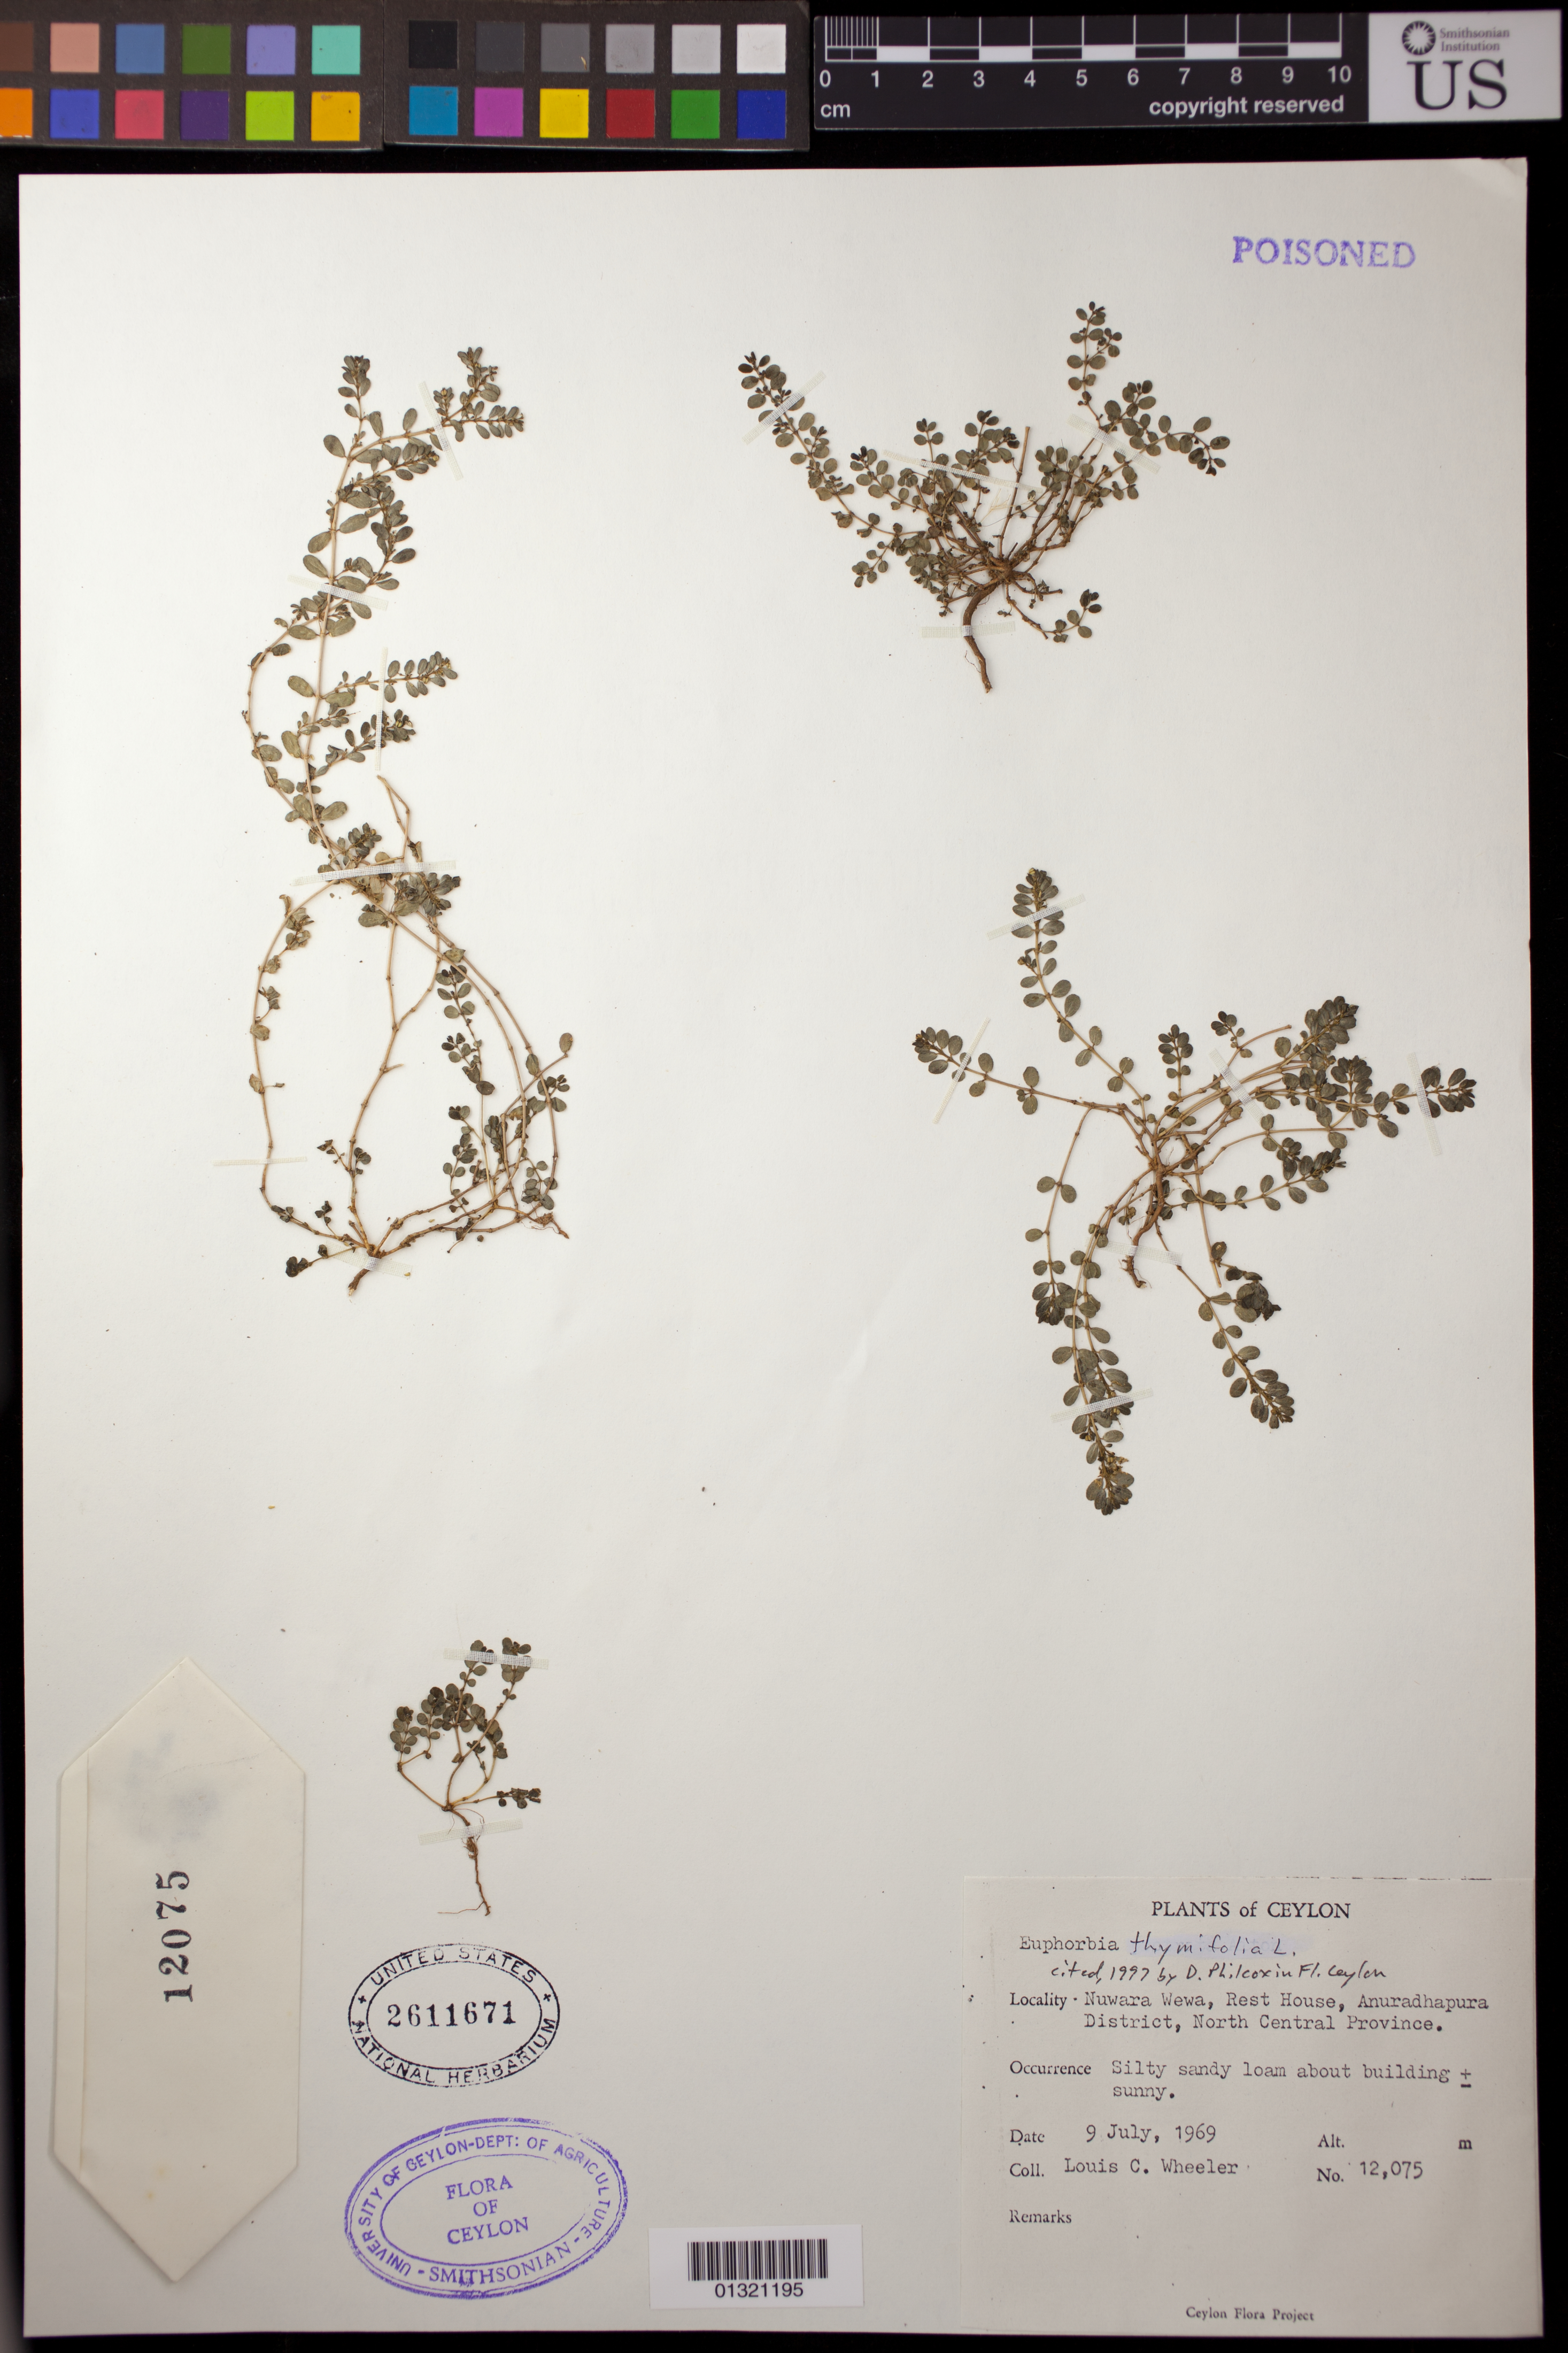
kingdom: Plantae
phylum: Tracheophyta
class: Magnoliopsida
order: Malpighiales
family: Euphorbiaceae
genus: Euphorbia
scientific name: Euphorbia thymifolia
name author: L.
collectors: L. C. Wheeler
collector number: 12075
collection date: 1969-07-09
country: Sri Lanka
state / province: North Central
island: Ceylon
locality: Nuwara Wewa, Rest House, Anuradhapura District.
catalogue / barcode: US 2611671